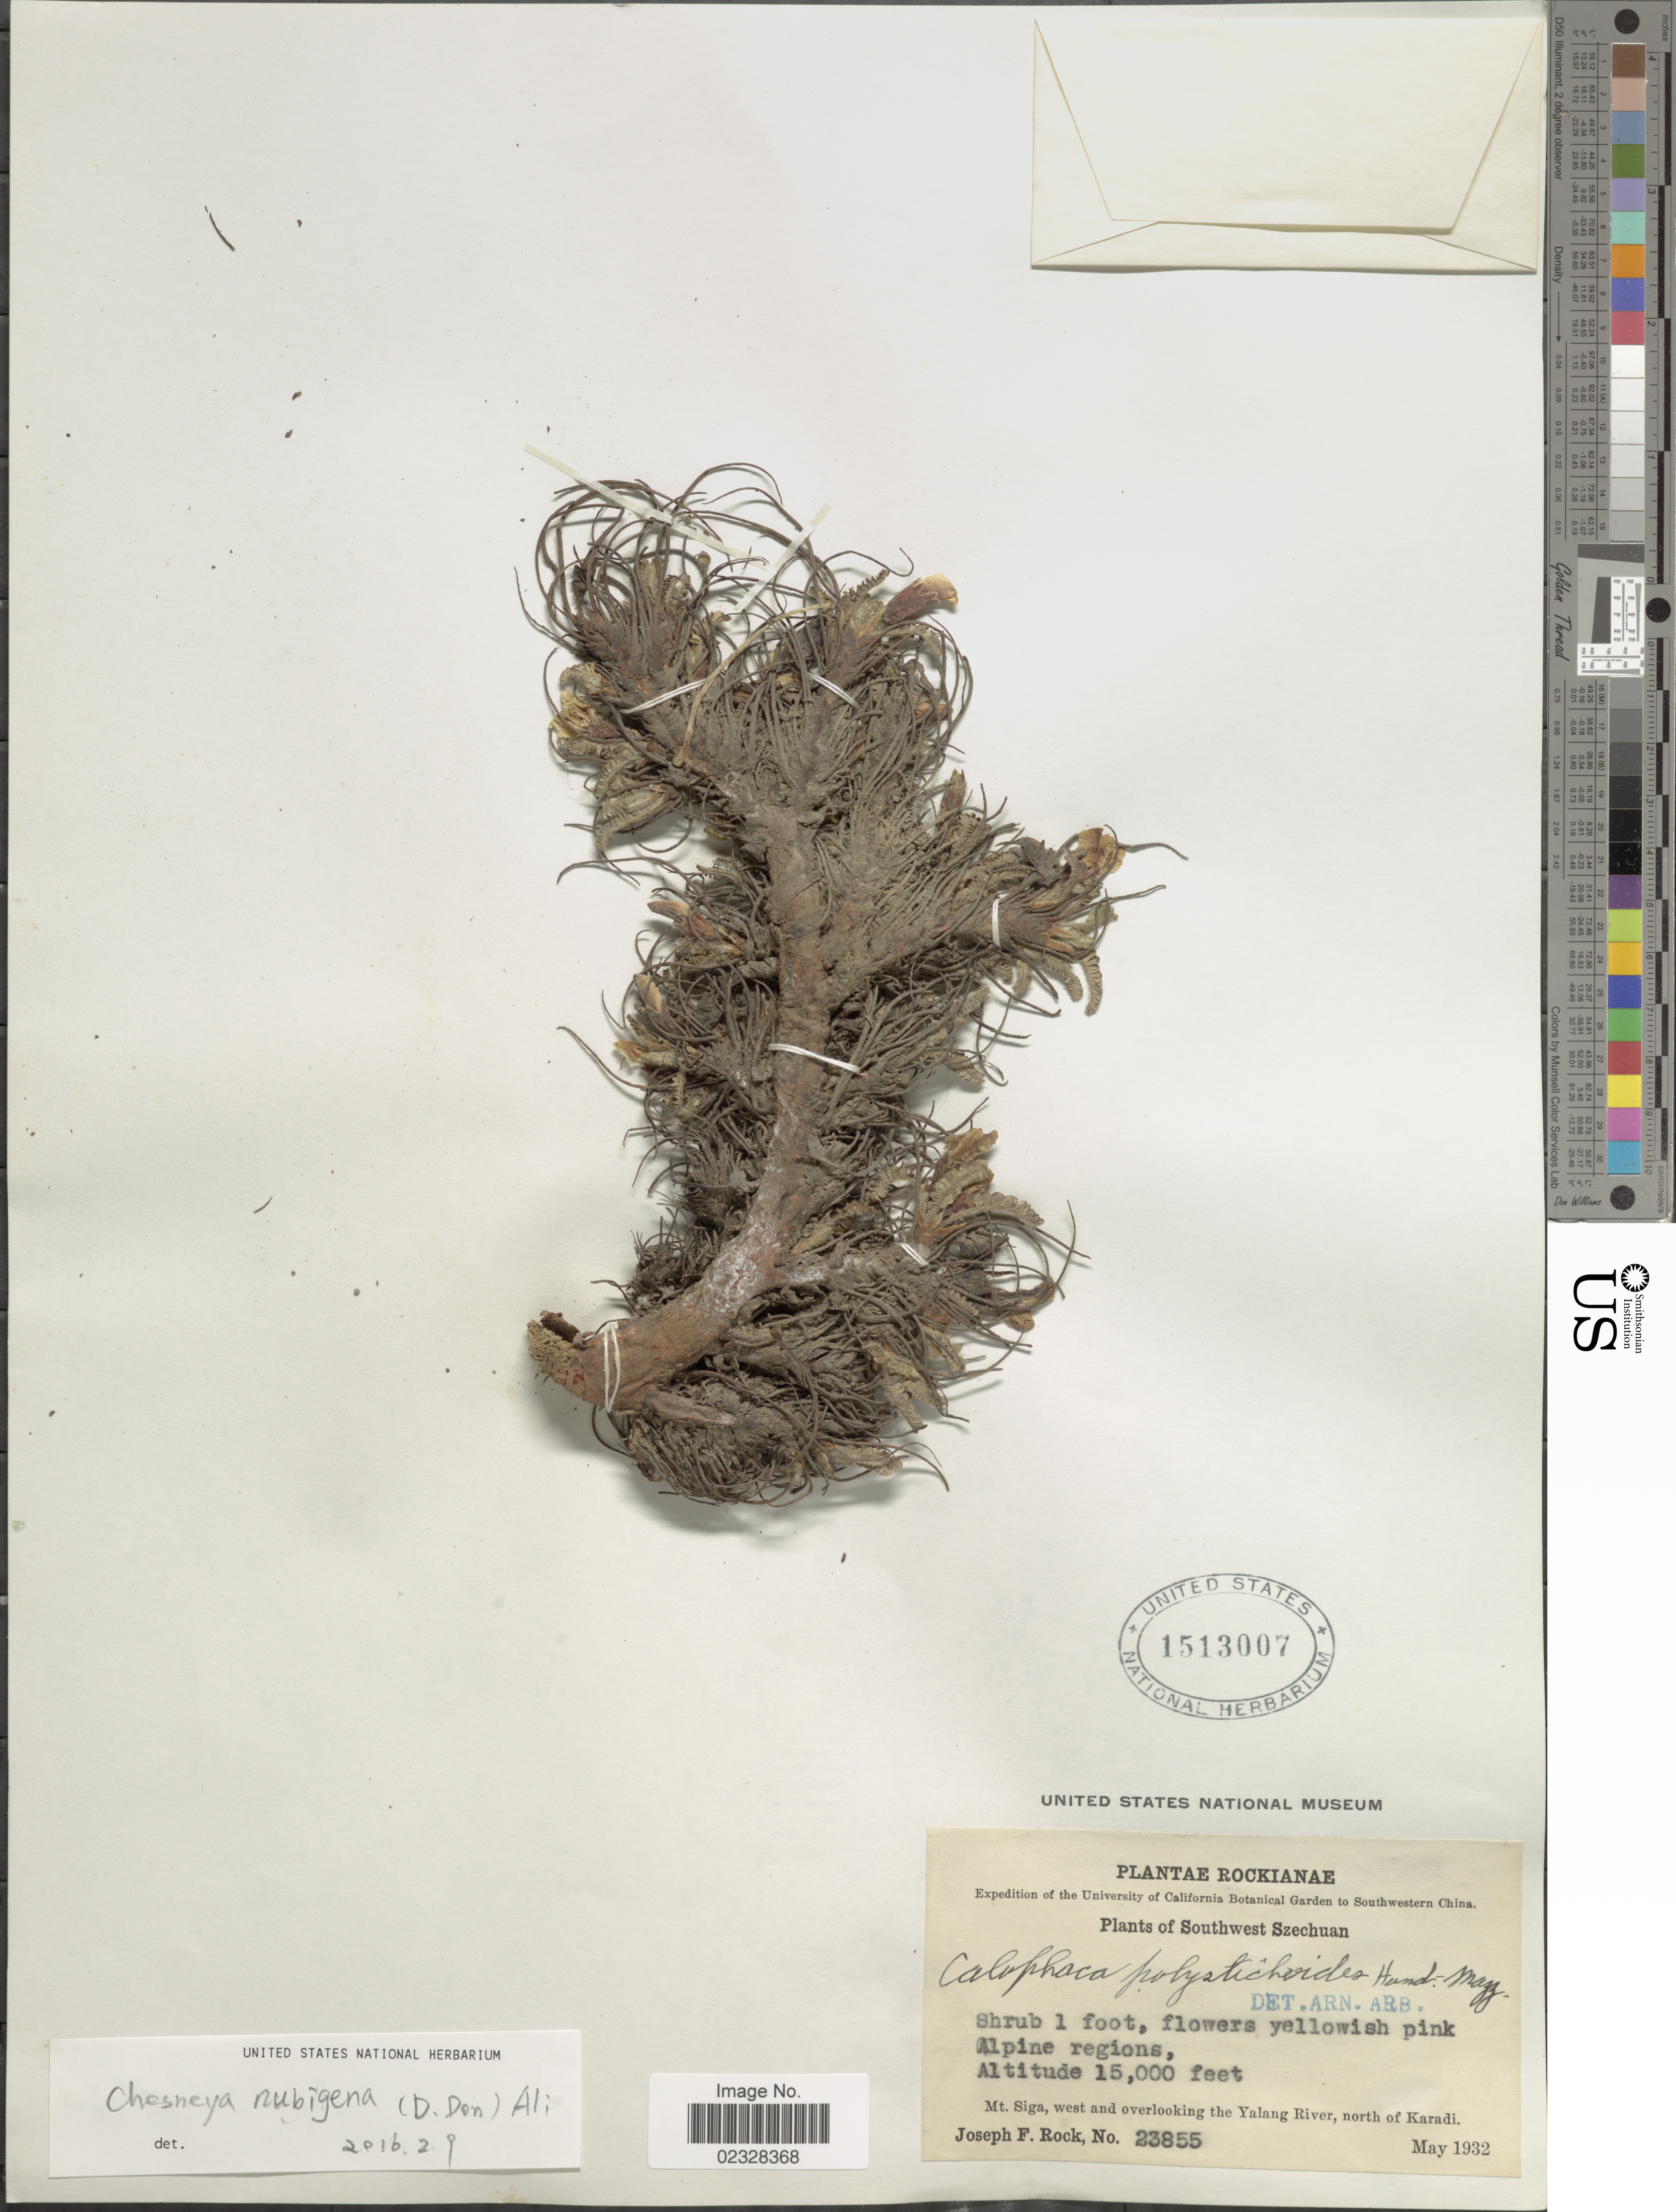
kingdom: Plantae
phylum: Tracheophyta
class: Magnoliopsida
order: Fabales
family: Fabaceae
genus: Chesneya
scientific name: Chesneya polystichoides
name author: (Hand.-Mazz.) Ali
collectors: J. F. Rock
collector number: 23855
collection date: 1932-05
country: China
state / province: Sichuan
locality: Rockianae, Southwest Szechuan, alpine regions, Mt. Siga, west and overlooking the Yalang River, north of Karadi.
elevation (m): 4572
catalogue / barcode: US 1513007